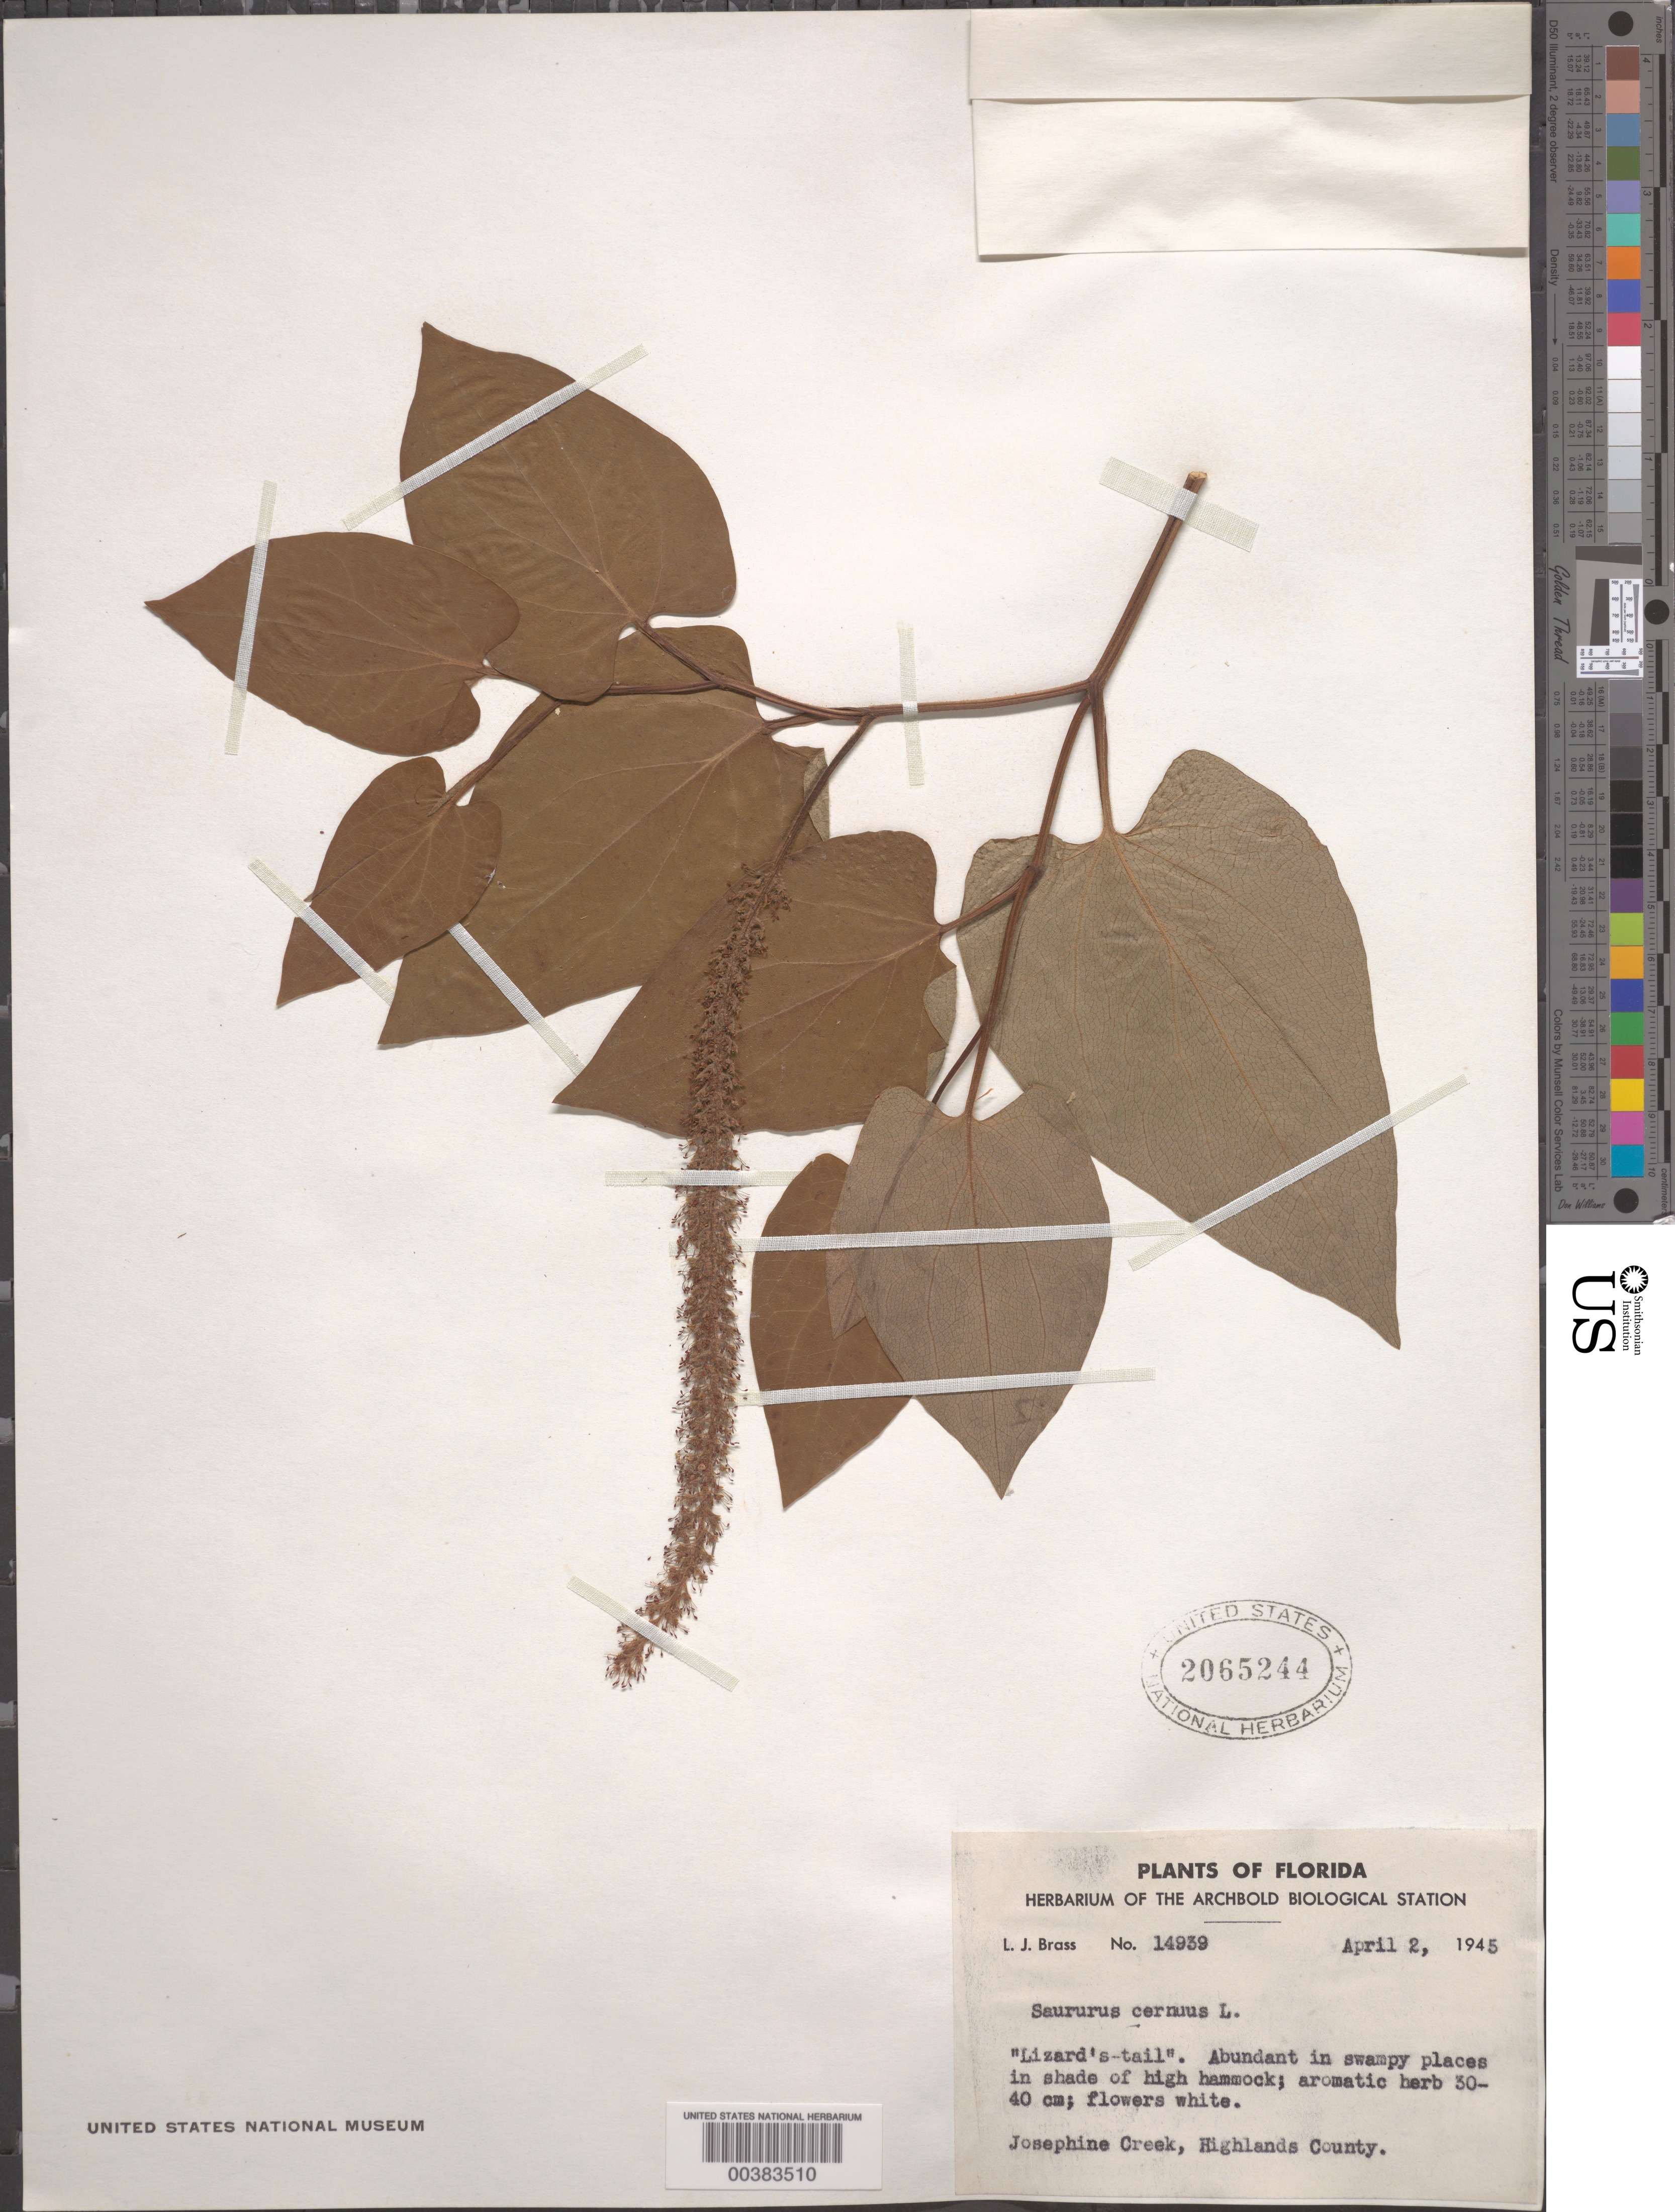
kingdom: Plantae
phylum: Tracheophyta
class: Magnoliopsida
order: Piperales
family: Saururaceae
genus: Saururus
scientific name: Saururus cernuus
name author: L.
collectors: L. J. Brass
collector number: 14939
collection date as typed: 02 Apr 1945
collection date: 1945-04-02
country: United States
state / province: Florida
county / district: Highlands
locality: Josephine creek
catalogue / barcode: US 2065244